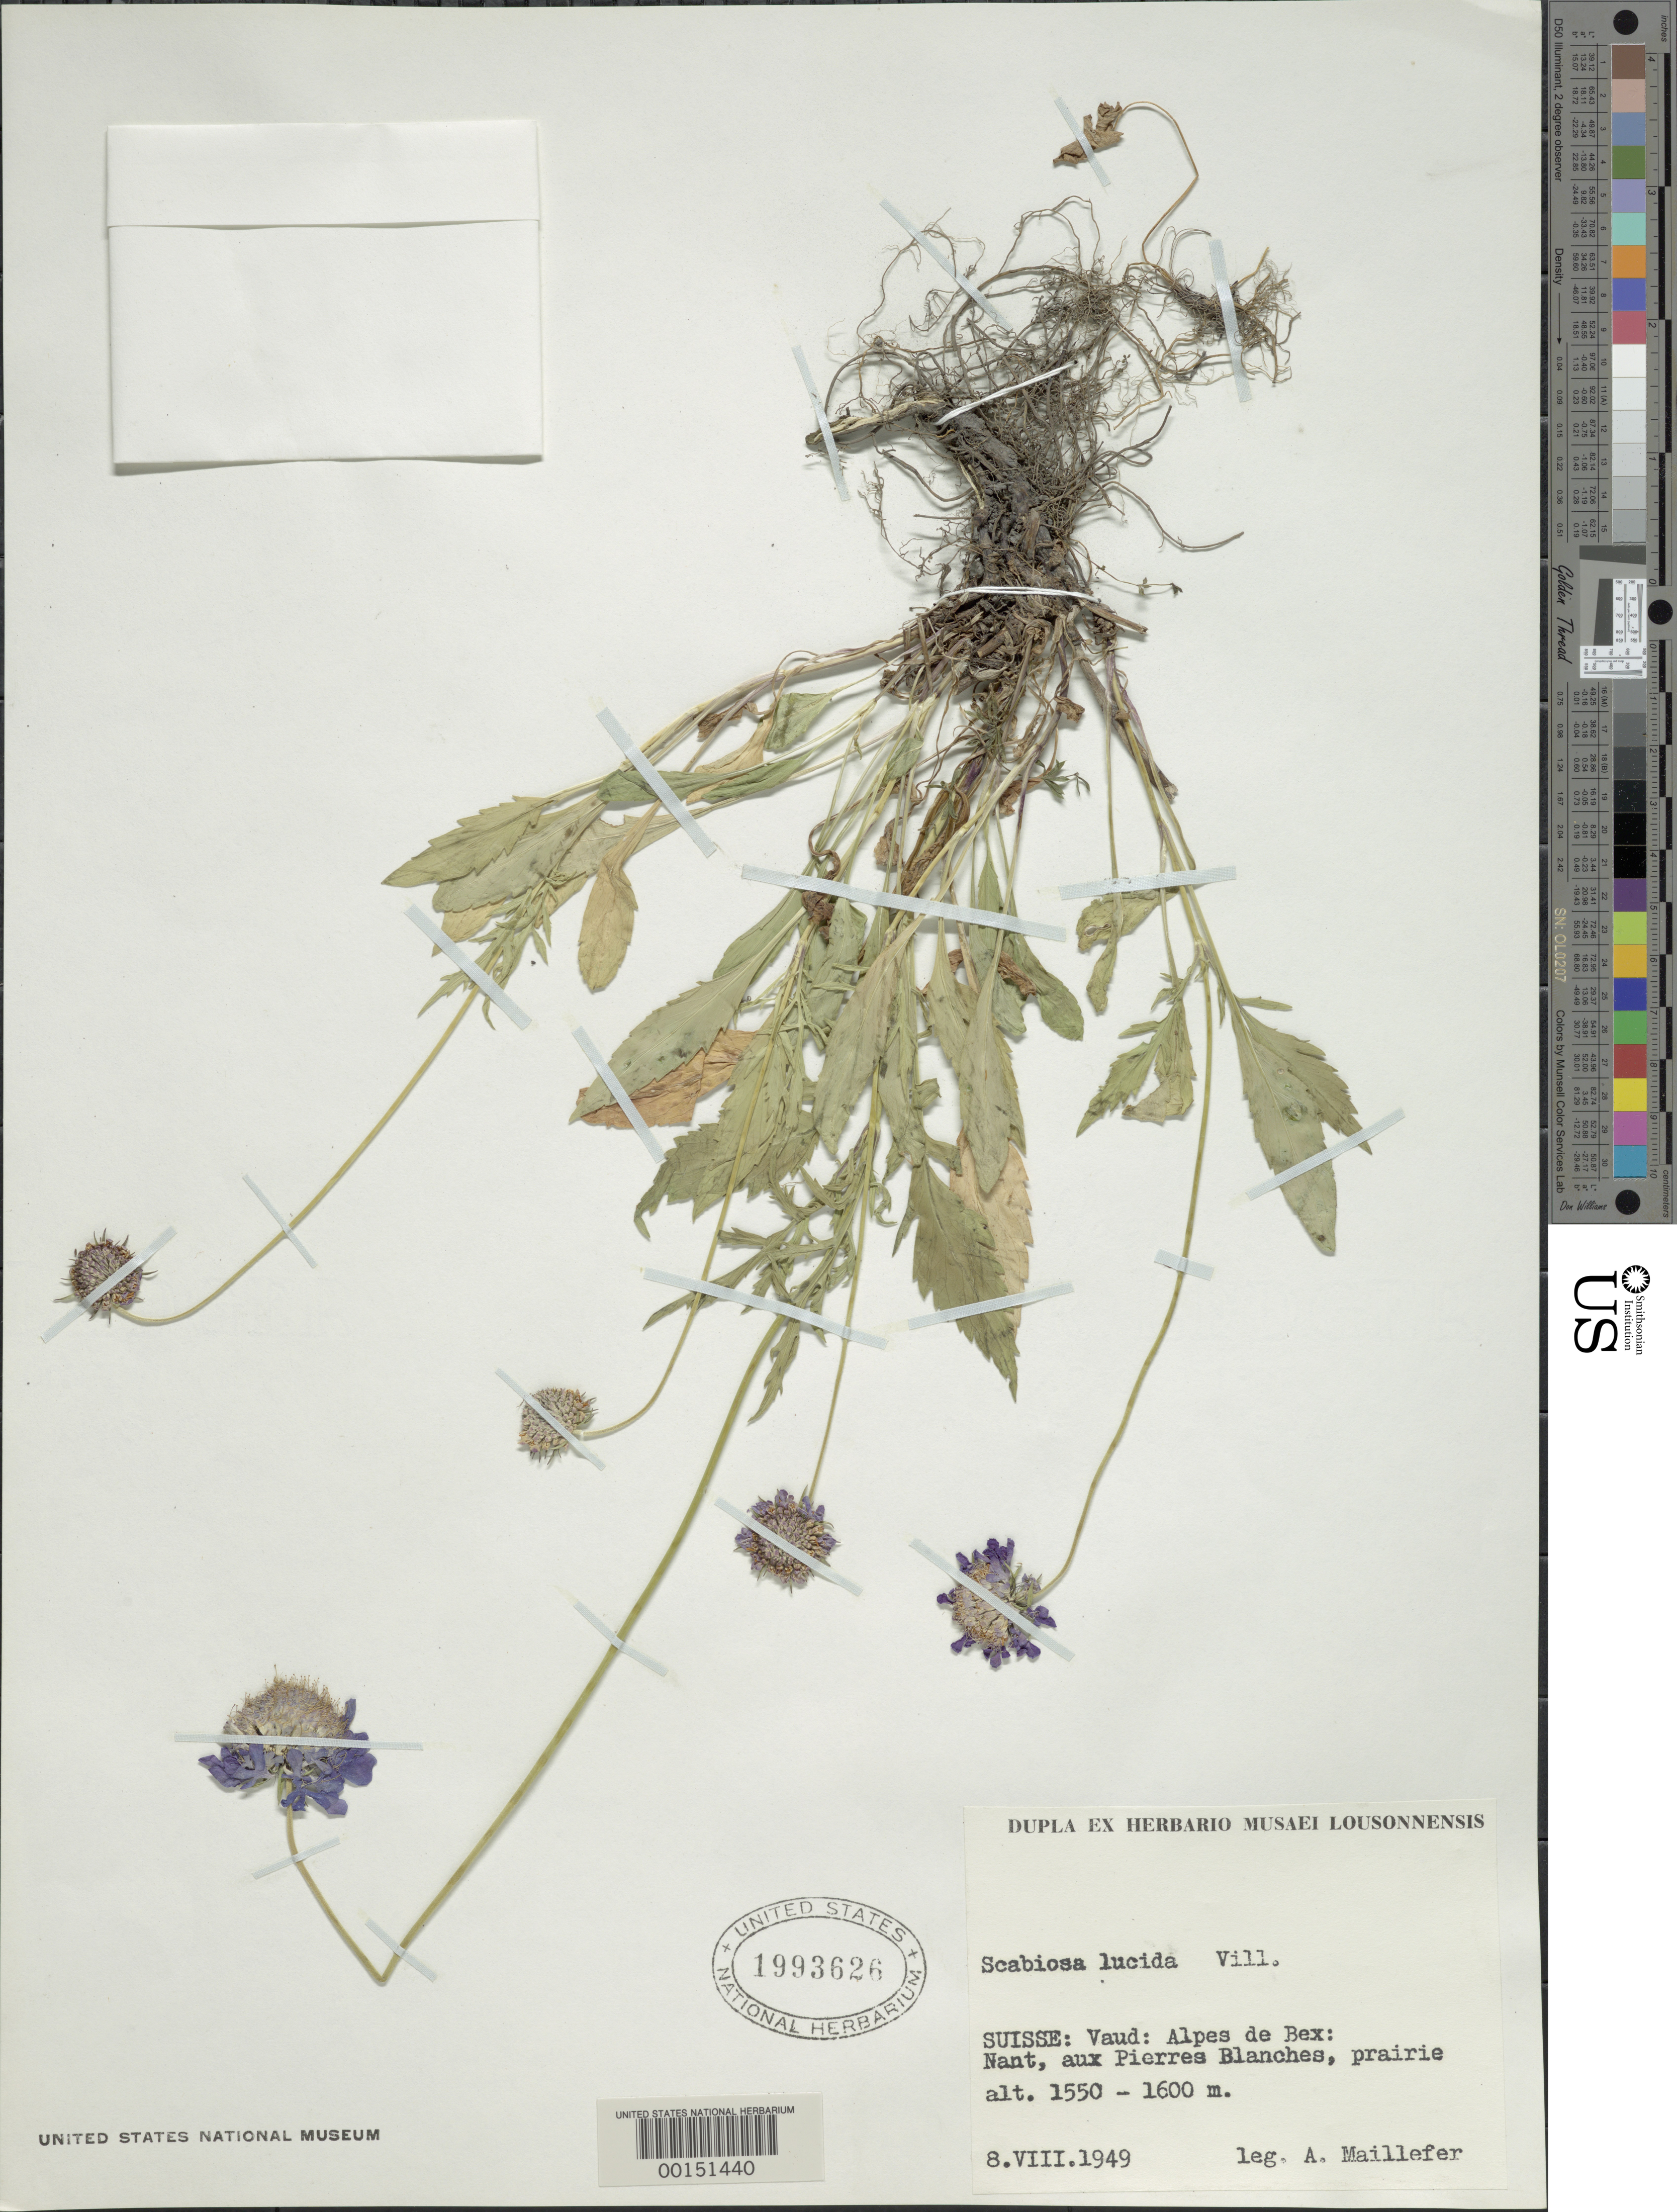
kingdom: Plantae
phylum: Tracheophyta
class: Magnoliopsida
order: Dipsacales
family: Caprifoliaceae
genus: Scabiosa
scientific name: Scabiosa lucida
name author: Vill.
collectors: A. Maillefer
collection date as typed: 08 Aug 1949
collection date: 1949-08-08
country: Switzerland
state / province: Vaud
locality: Vaud, Alpes de Bex, Nant, aux Pierres Blanches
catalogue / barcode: US 1993626